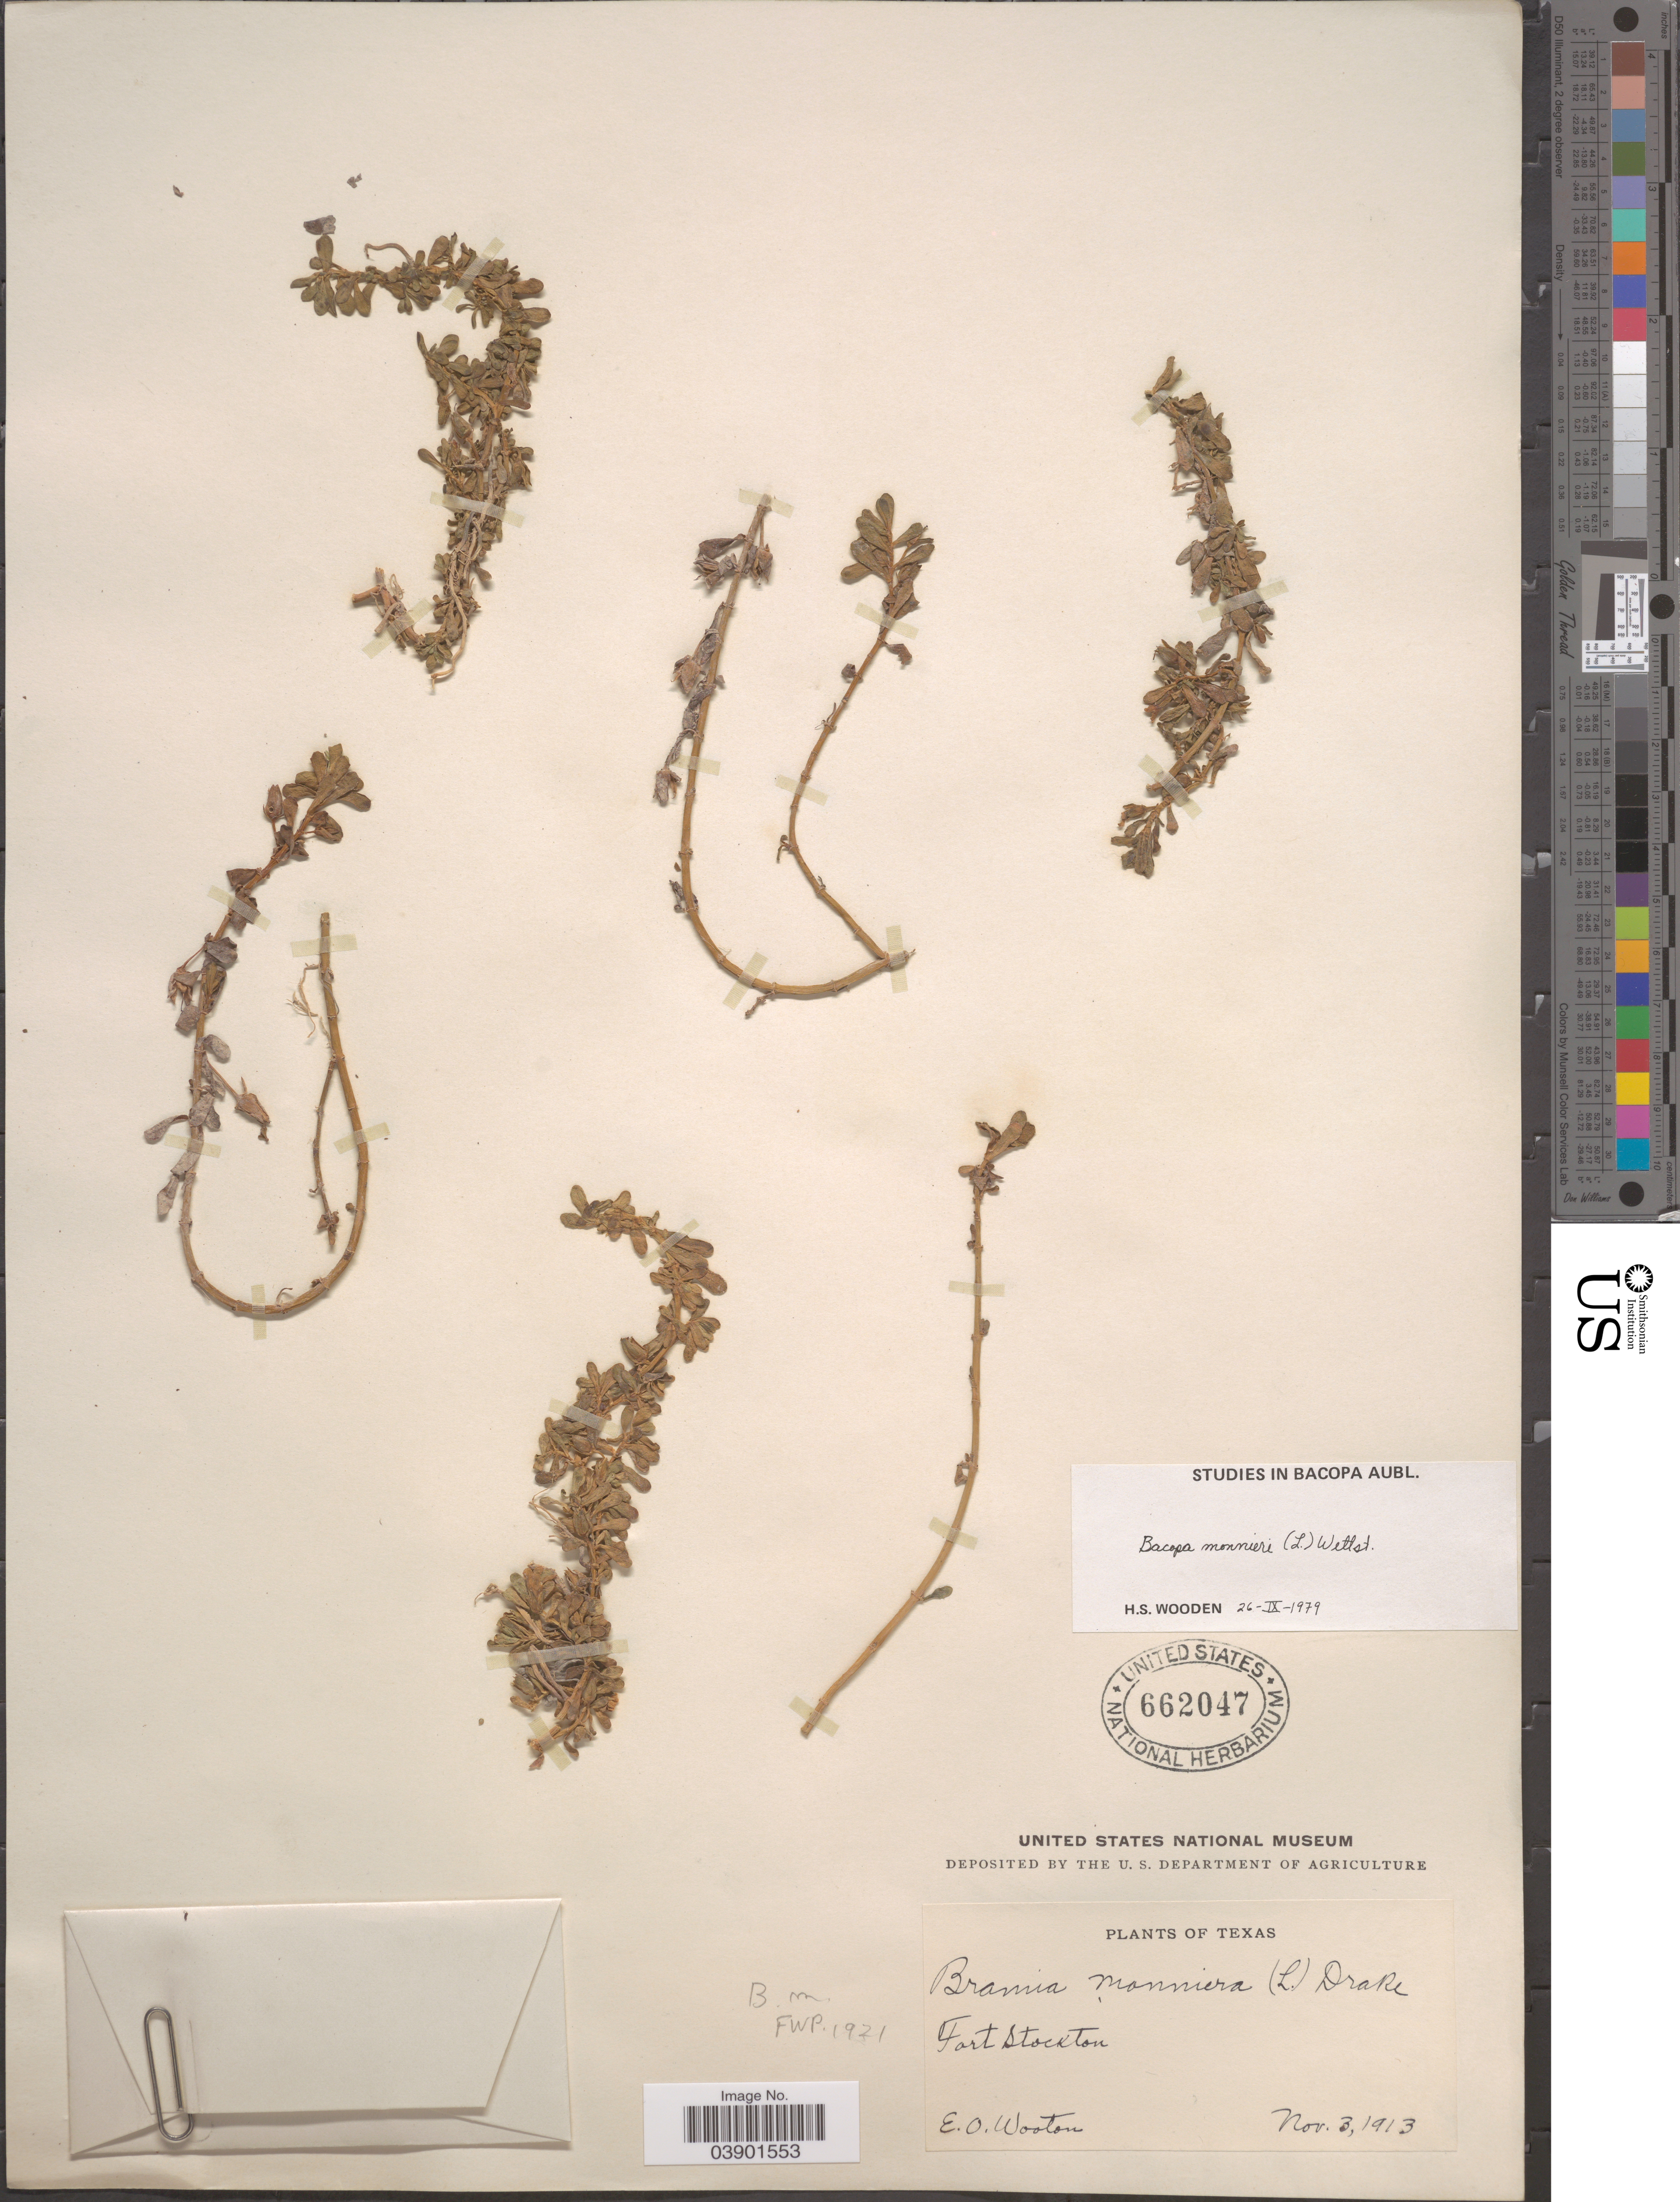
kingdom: Plantae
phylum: Tracheophyta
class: Magnoliopsida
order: Lamiales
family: Plantaginaceae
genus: Bacopa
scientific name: Bacopa monnieri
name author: (L.) Pennell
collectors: E. O. Wooton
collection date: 1913-11-03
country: United States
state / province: Texas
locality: Fort Stockton.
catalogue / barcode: US 662047